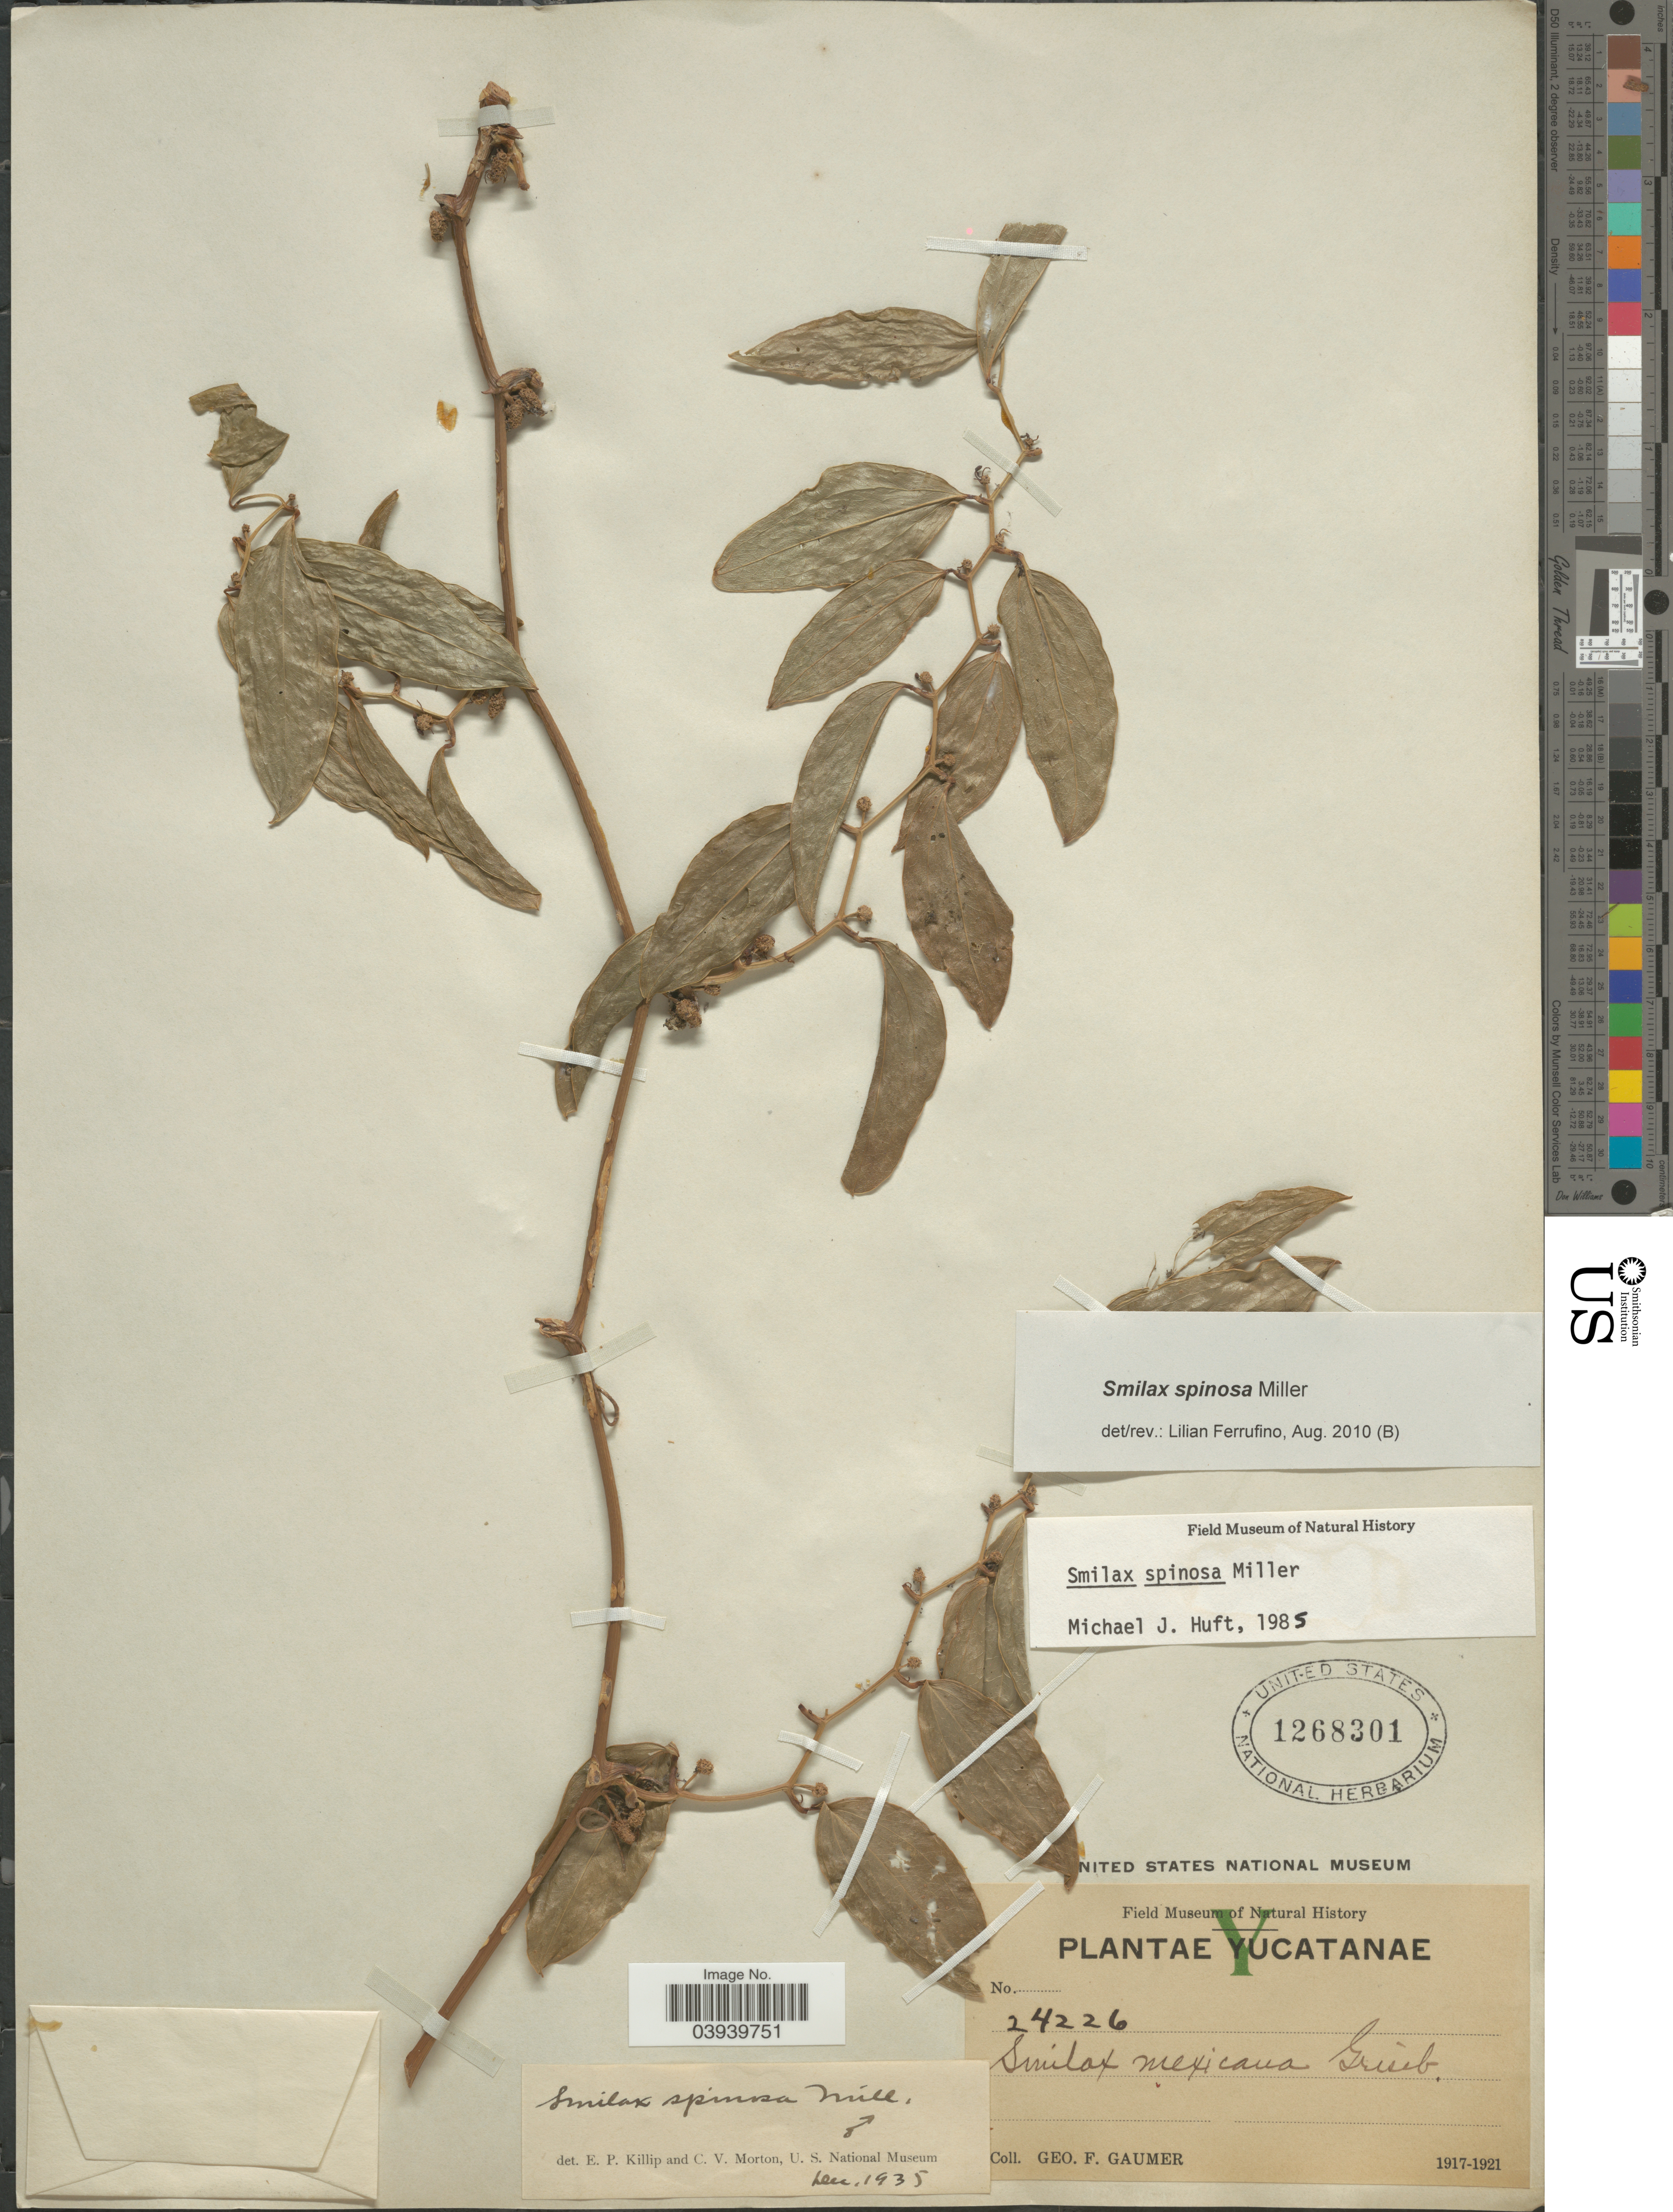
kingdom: Plantae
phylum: Tracheophyta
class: Liliopsida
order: Liliales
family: Smilacaceae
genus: Smilax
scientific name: Smilax spinosa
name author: Mill.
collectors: G. F. Gaumer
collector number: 24226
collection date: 1917/1921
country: Mexico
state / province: Yucatán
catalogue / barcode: US 1268301